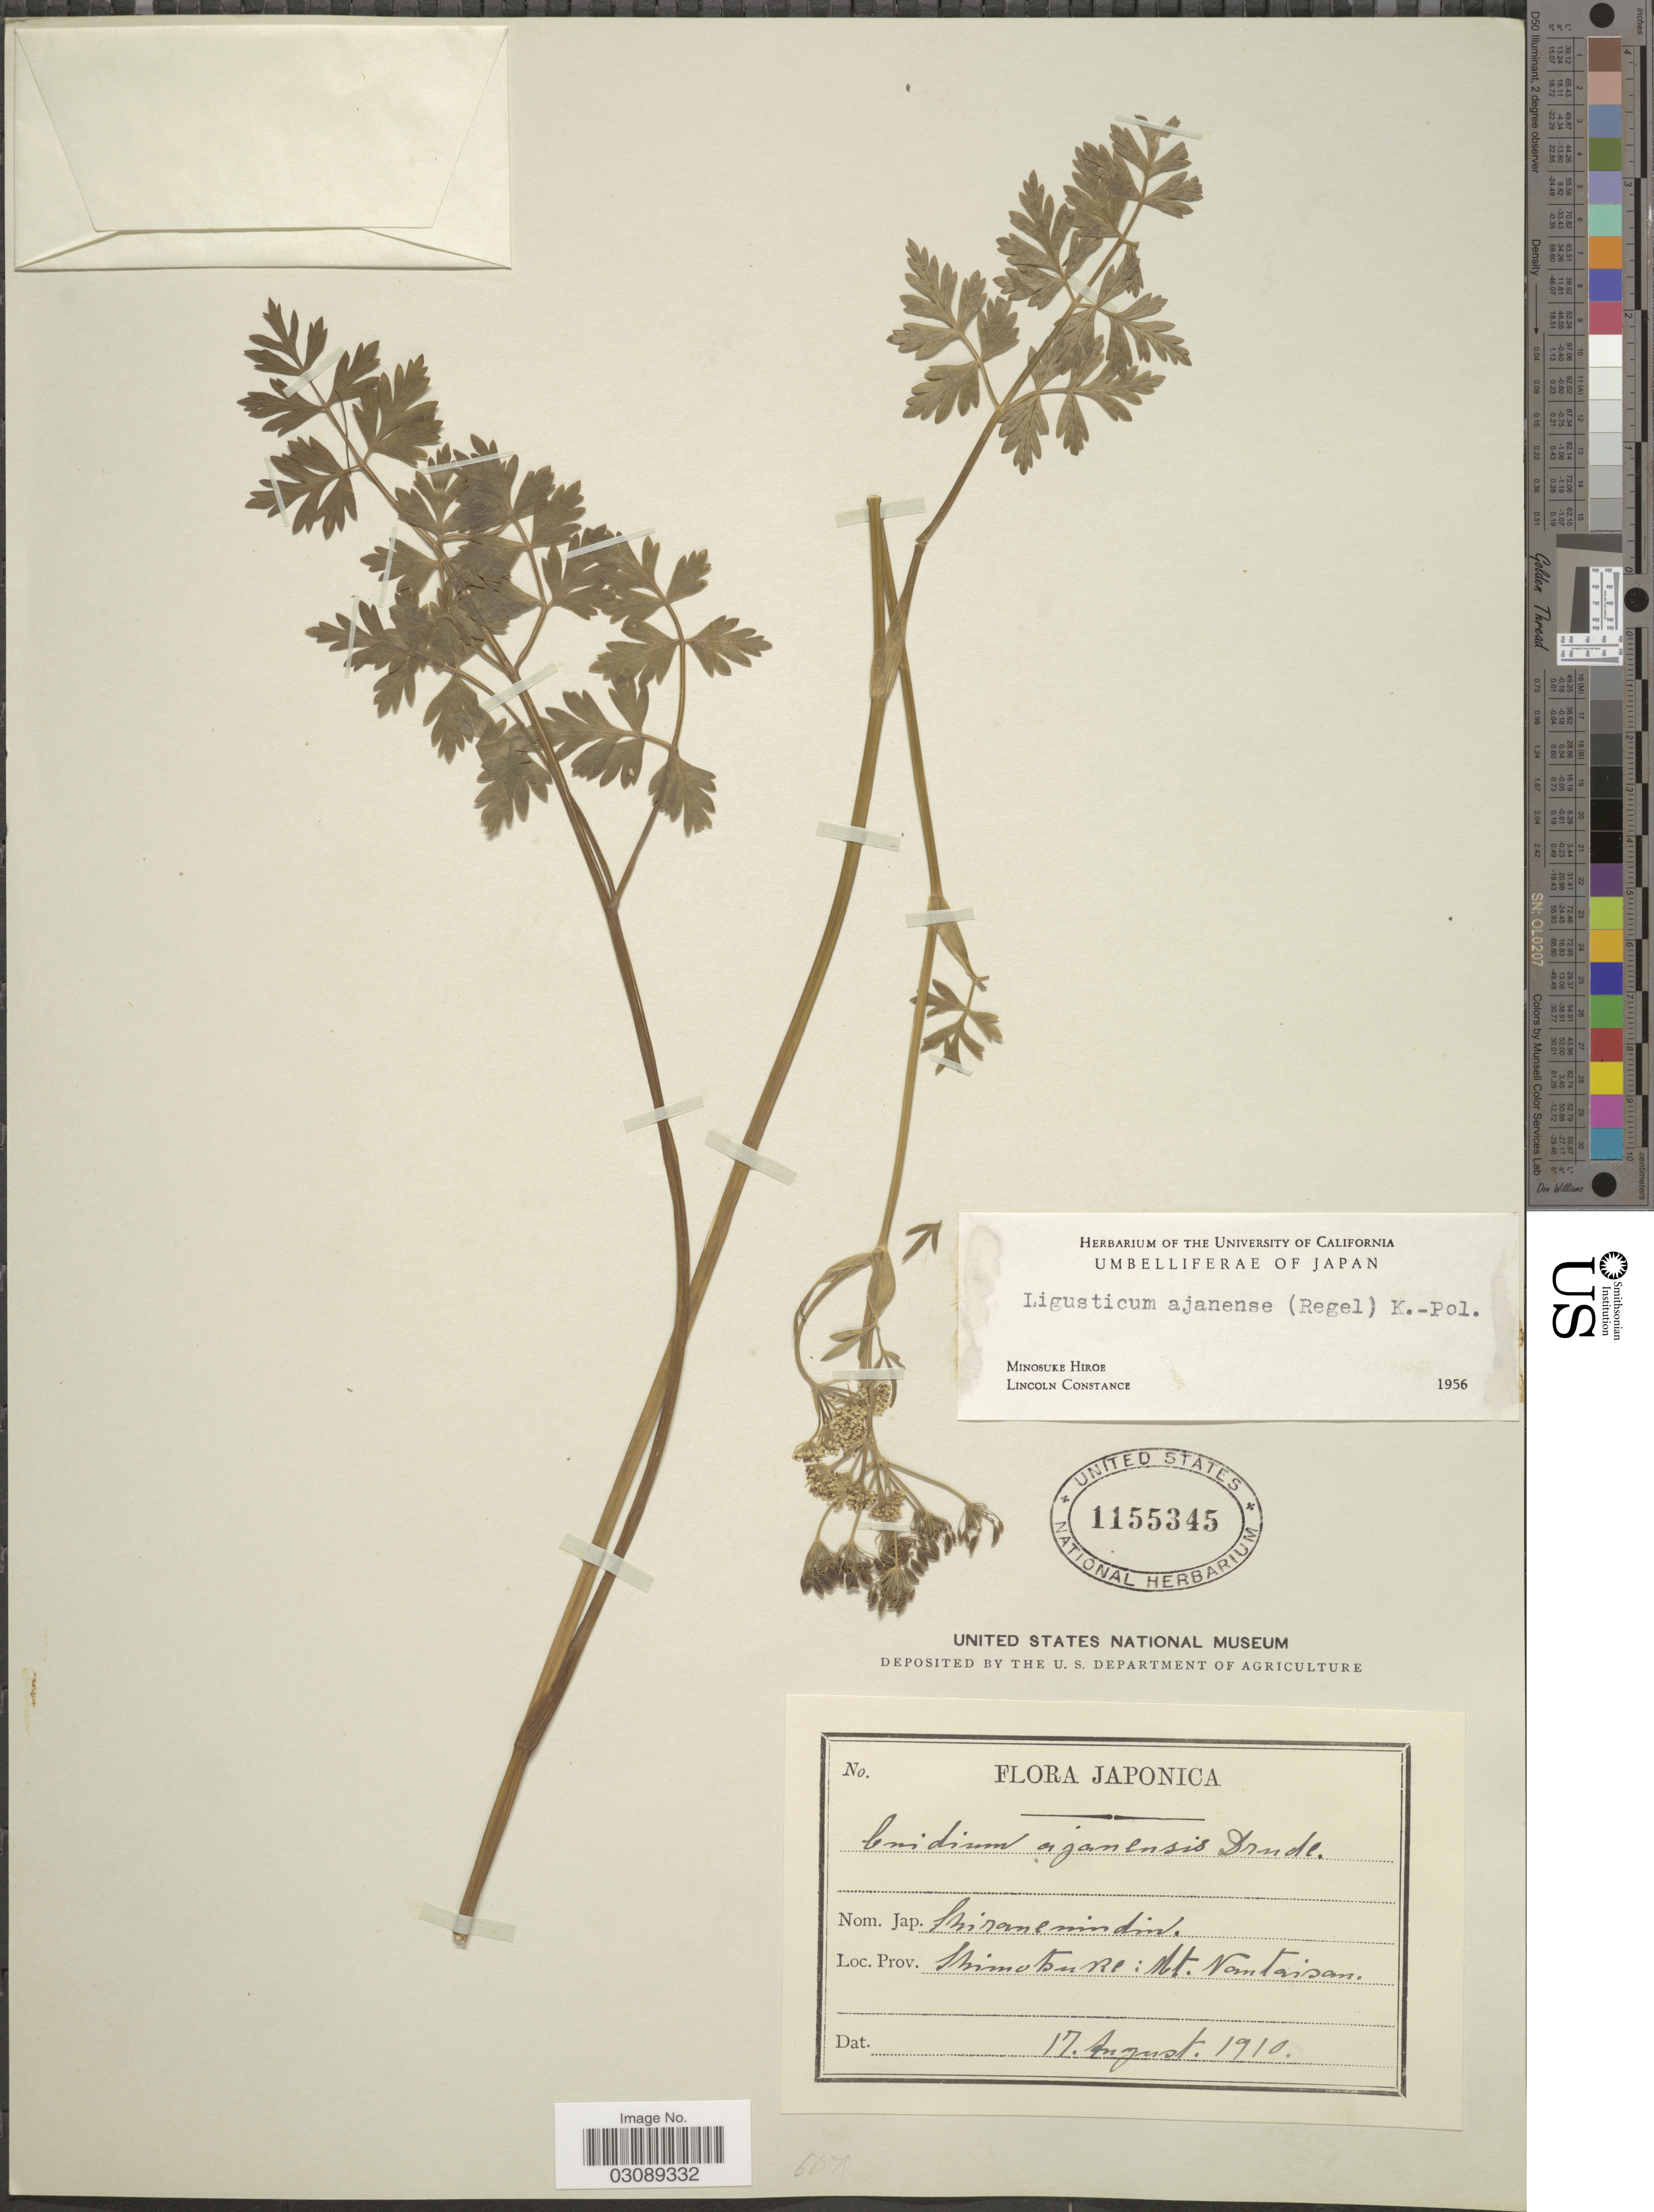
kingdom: Plantae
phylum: Tracheophyta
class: Magnoliopsida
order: Apiales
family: Apiaceae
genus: Ligusticum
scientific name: Ligusticum ajanense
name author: (Regel & Tiling) Koso-Pol.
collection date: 1910-08-17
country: Japan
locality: Shimotuke: Mt. Nantaisan.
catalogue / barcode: US 1155345